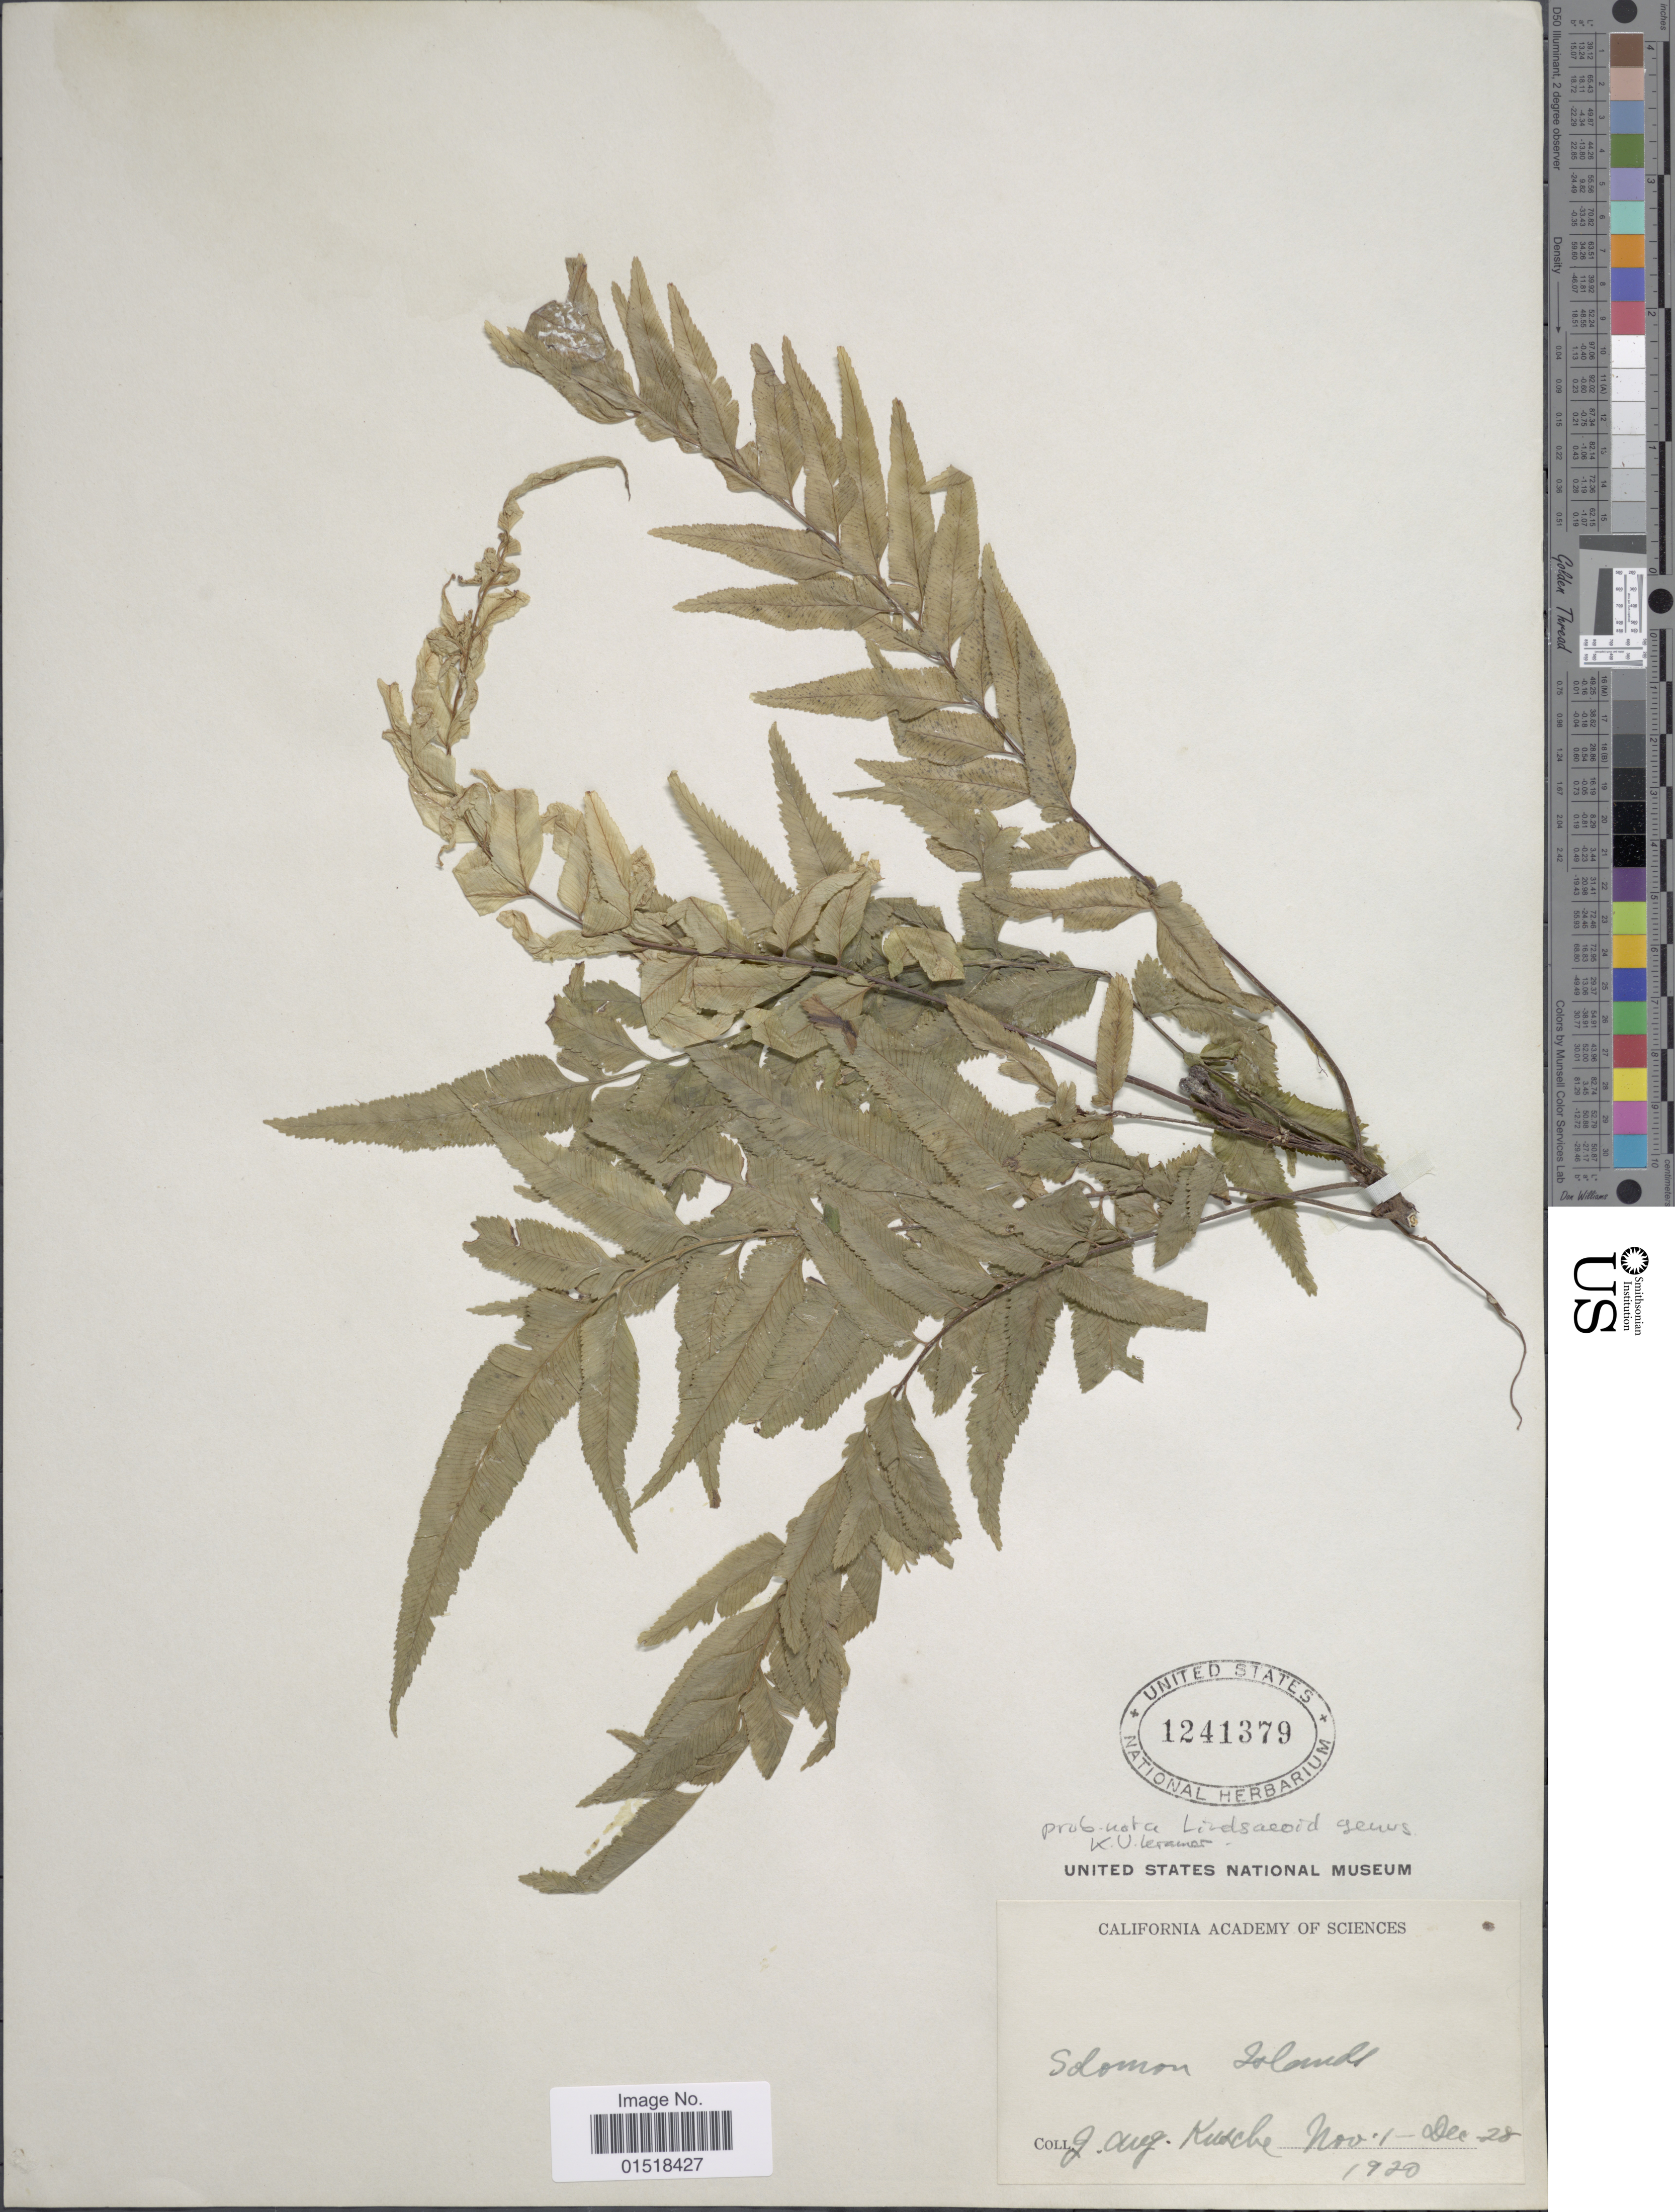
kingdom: Plantae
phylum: Tracheophyta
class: Polypodiopsida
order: Polypodiales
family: Aspleniaceae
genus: Asplenium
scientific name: Asplenium sp.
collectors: J. Kusche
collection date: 1920-11-01/1920-12-28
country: Solomon Islands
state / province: Solomon Islands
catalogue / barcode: US 1241379